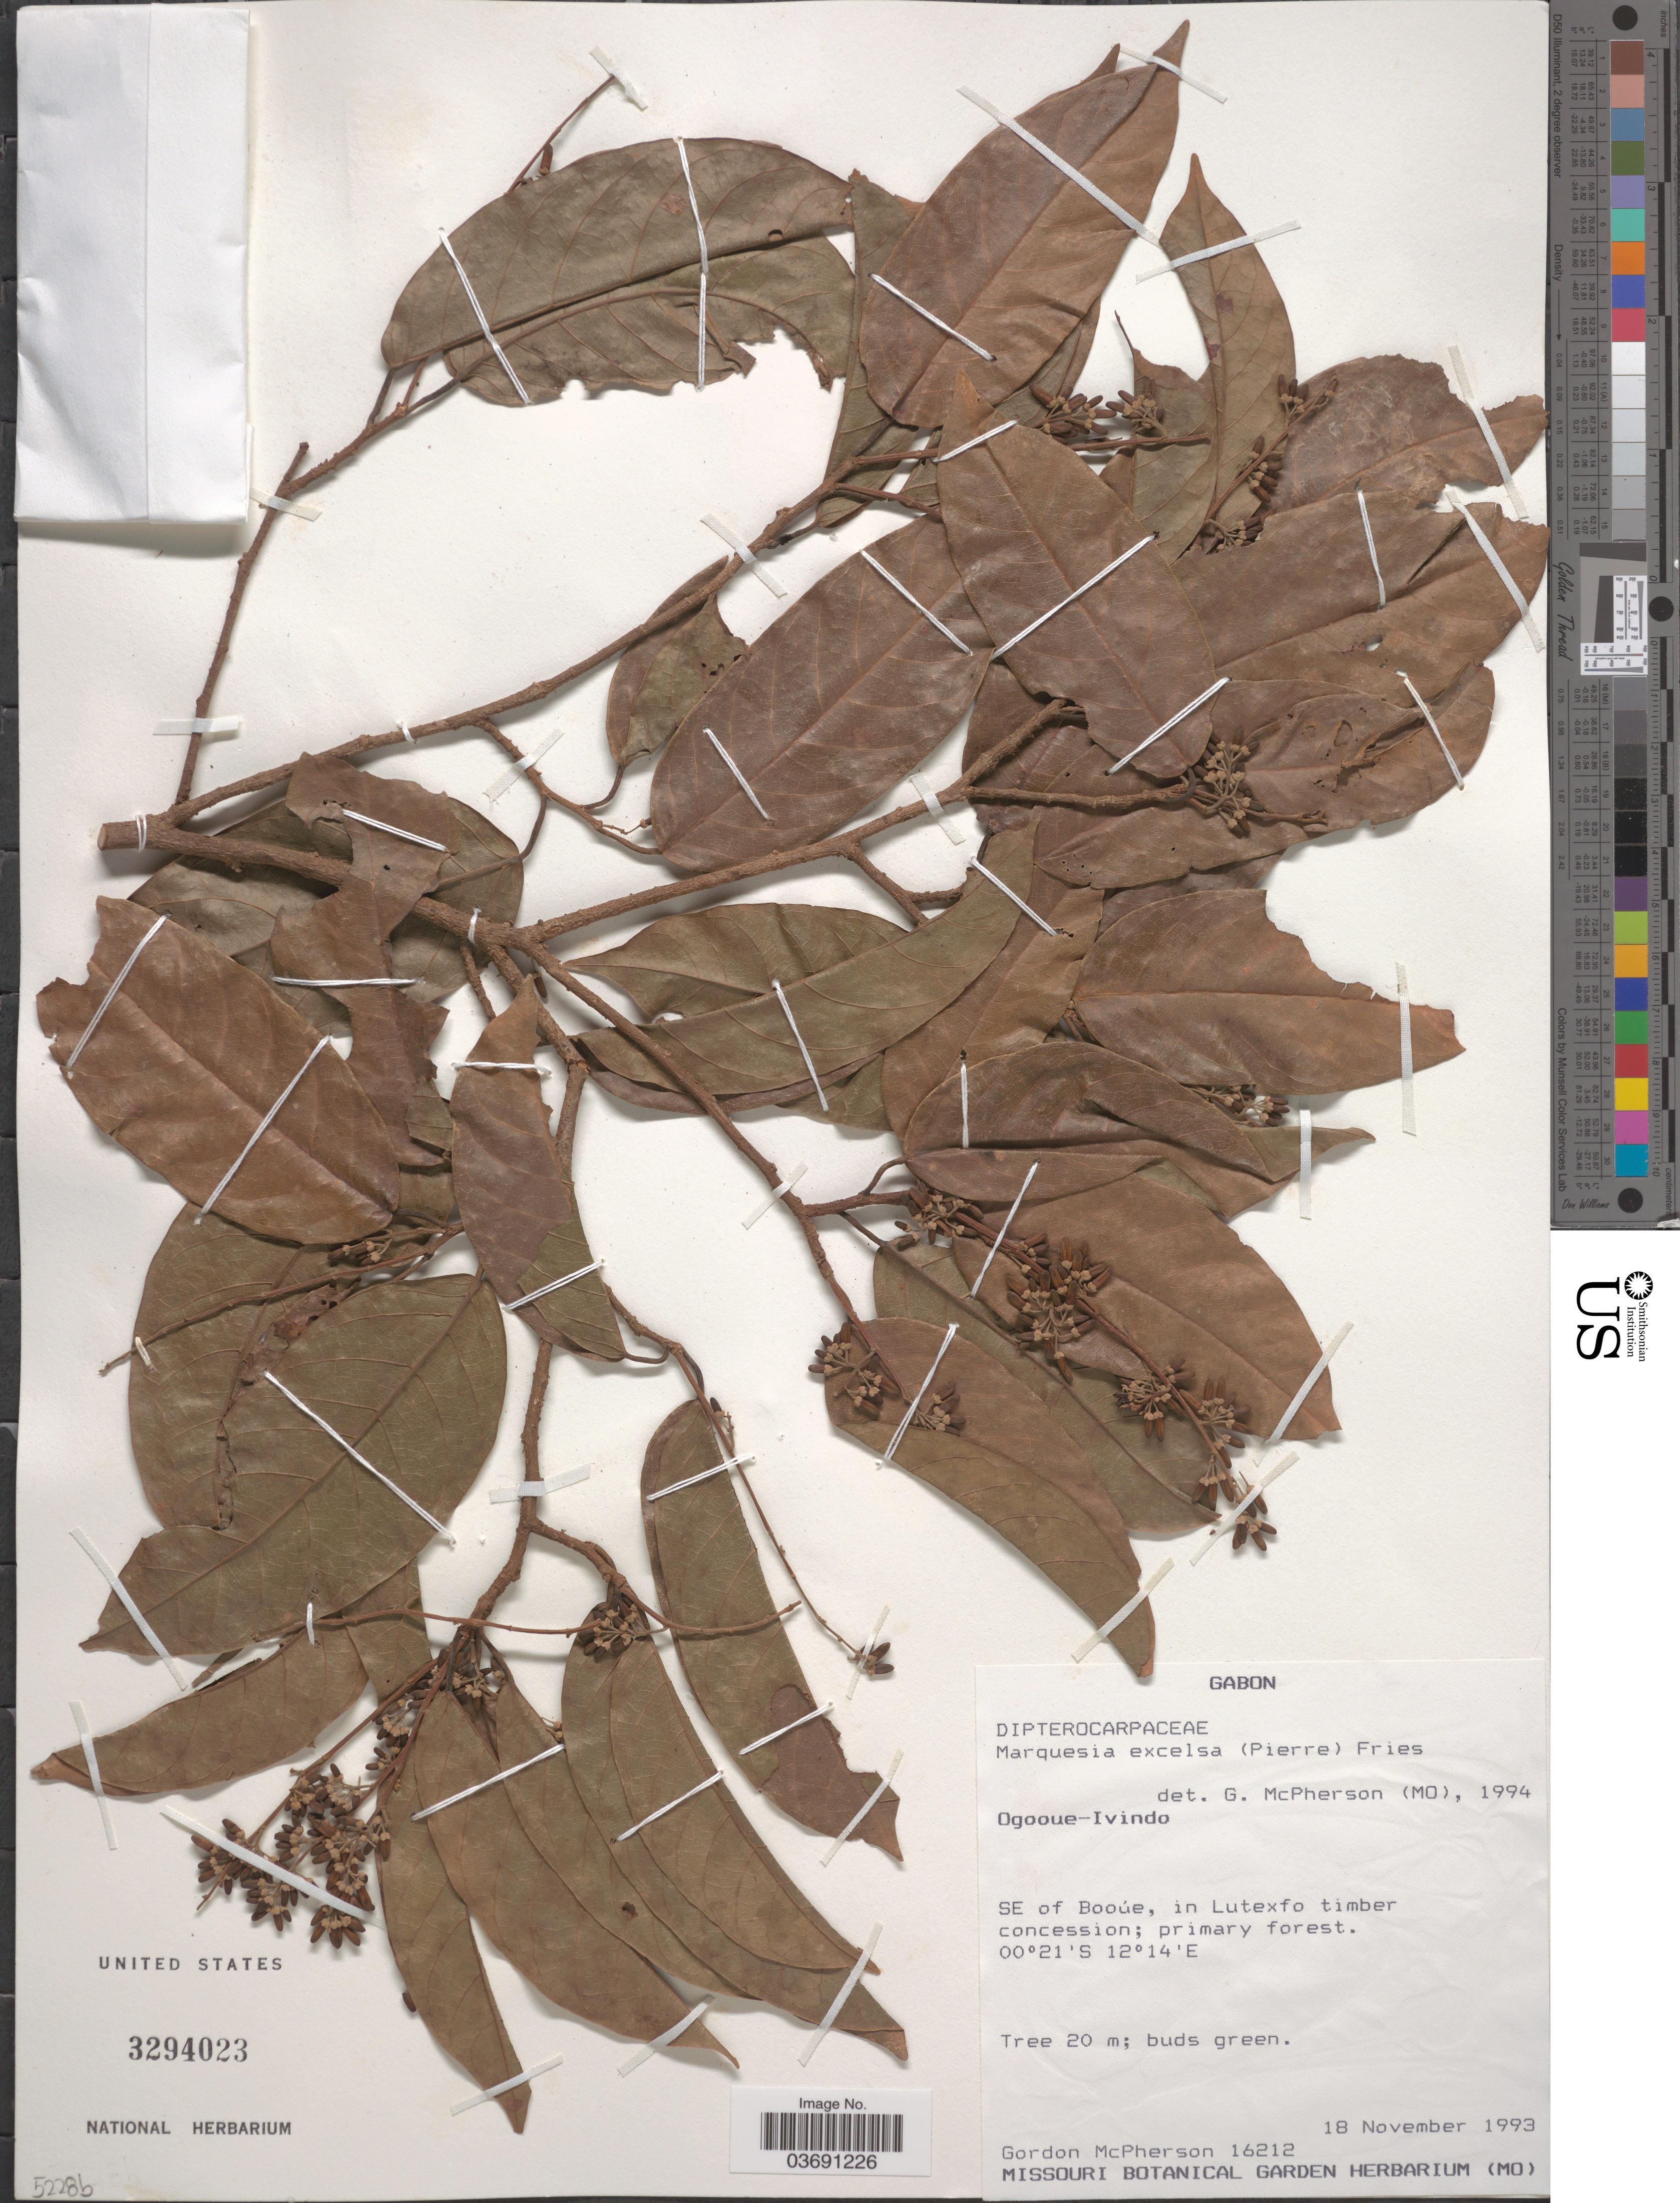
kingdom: Plantae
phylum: Tracheophyta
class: Magnoliopsida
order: Malvales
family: Dipterocarpaceae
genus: Marquesia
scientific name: Marquesia excelsa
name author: R.E. Fr.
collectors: G. McPherson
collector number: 16212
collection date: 1993-11-18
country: Gabon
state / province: Ogooue-Ivindo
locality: SE of Booúe, in Lutexfo timber concession.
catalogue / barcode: US 3294023